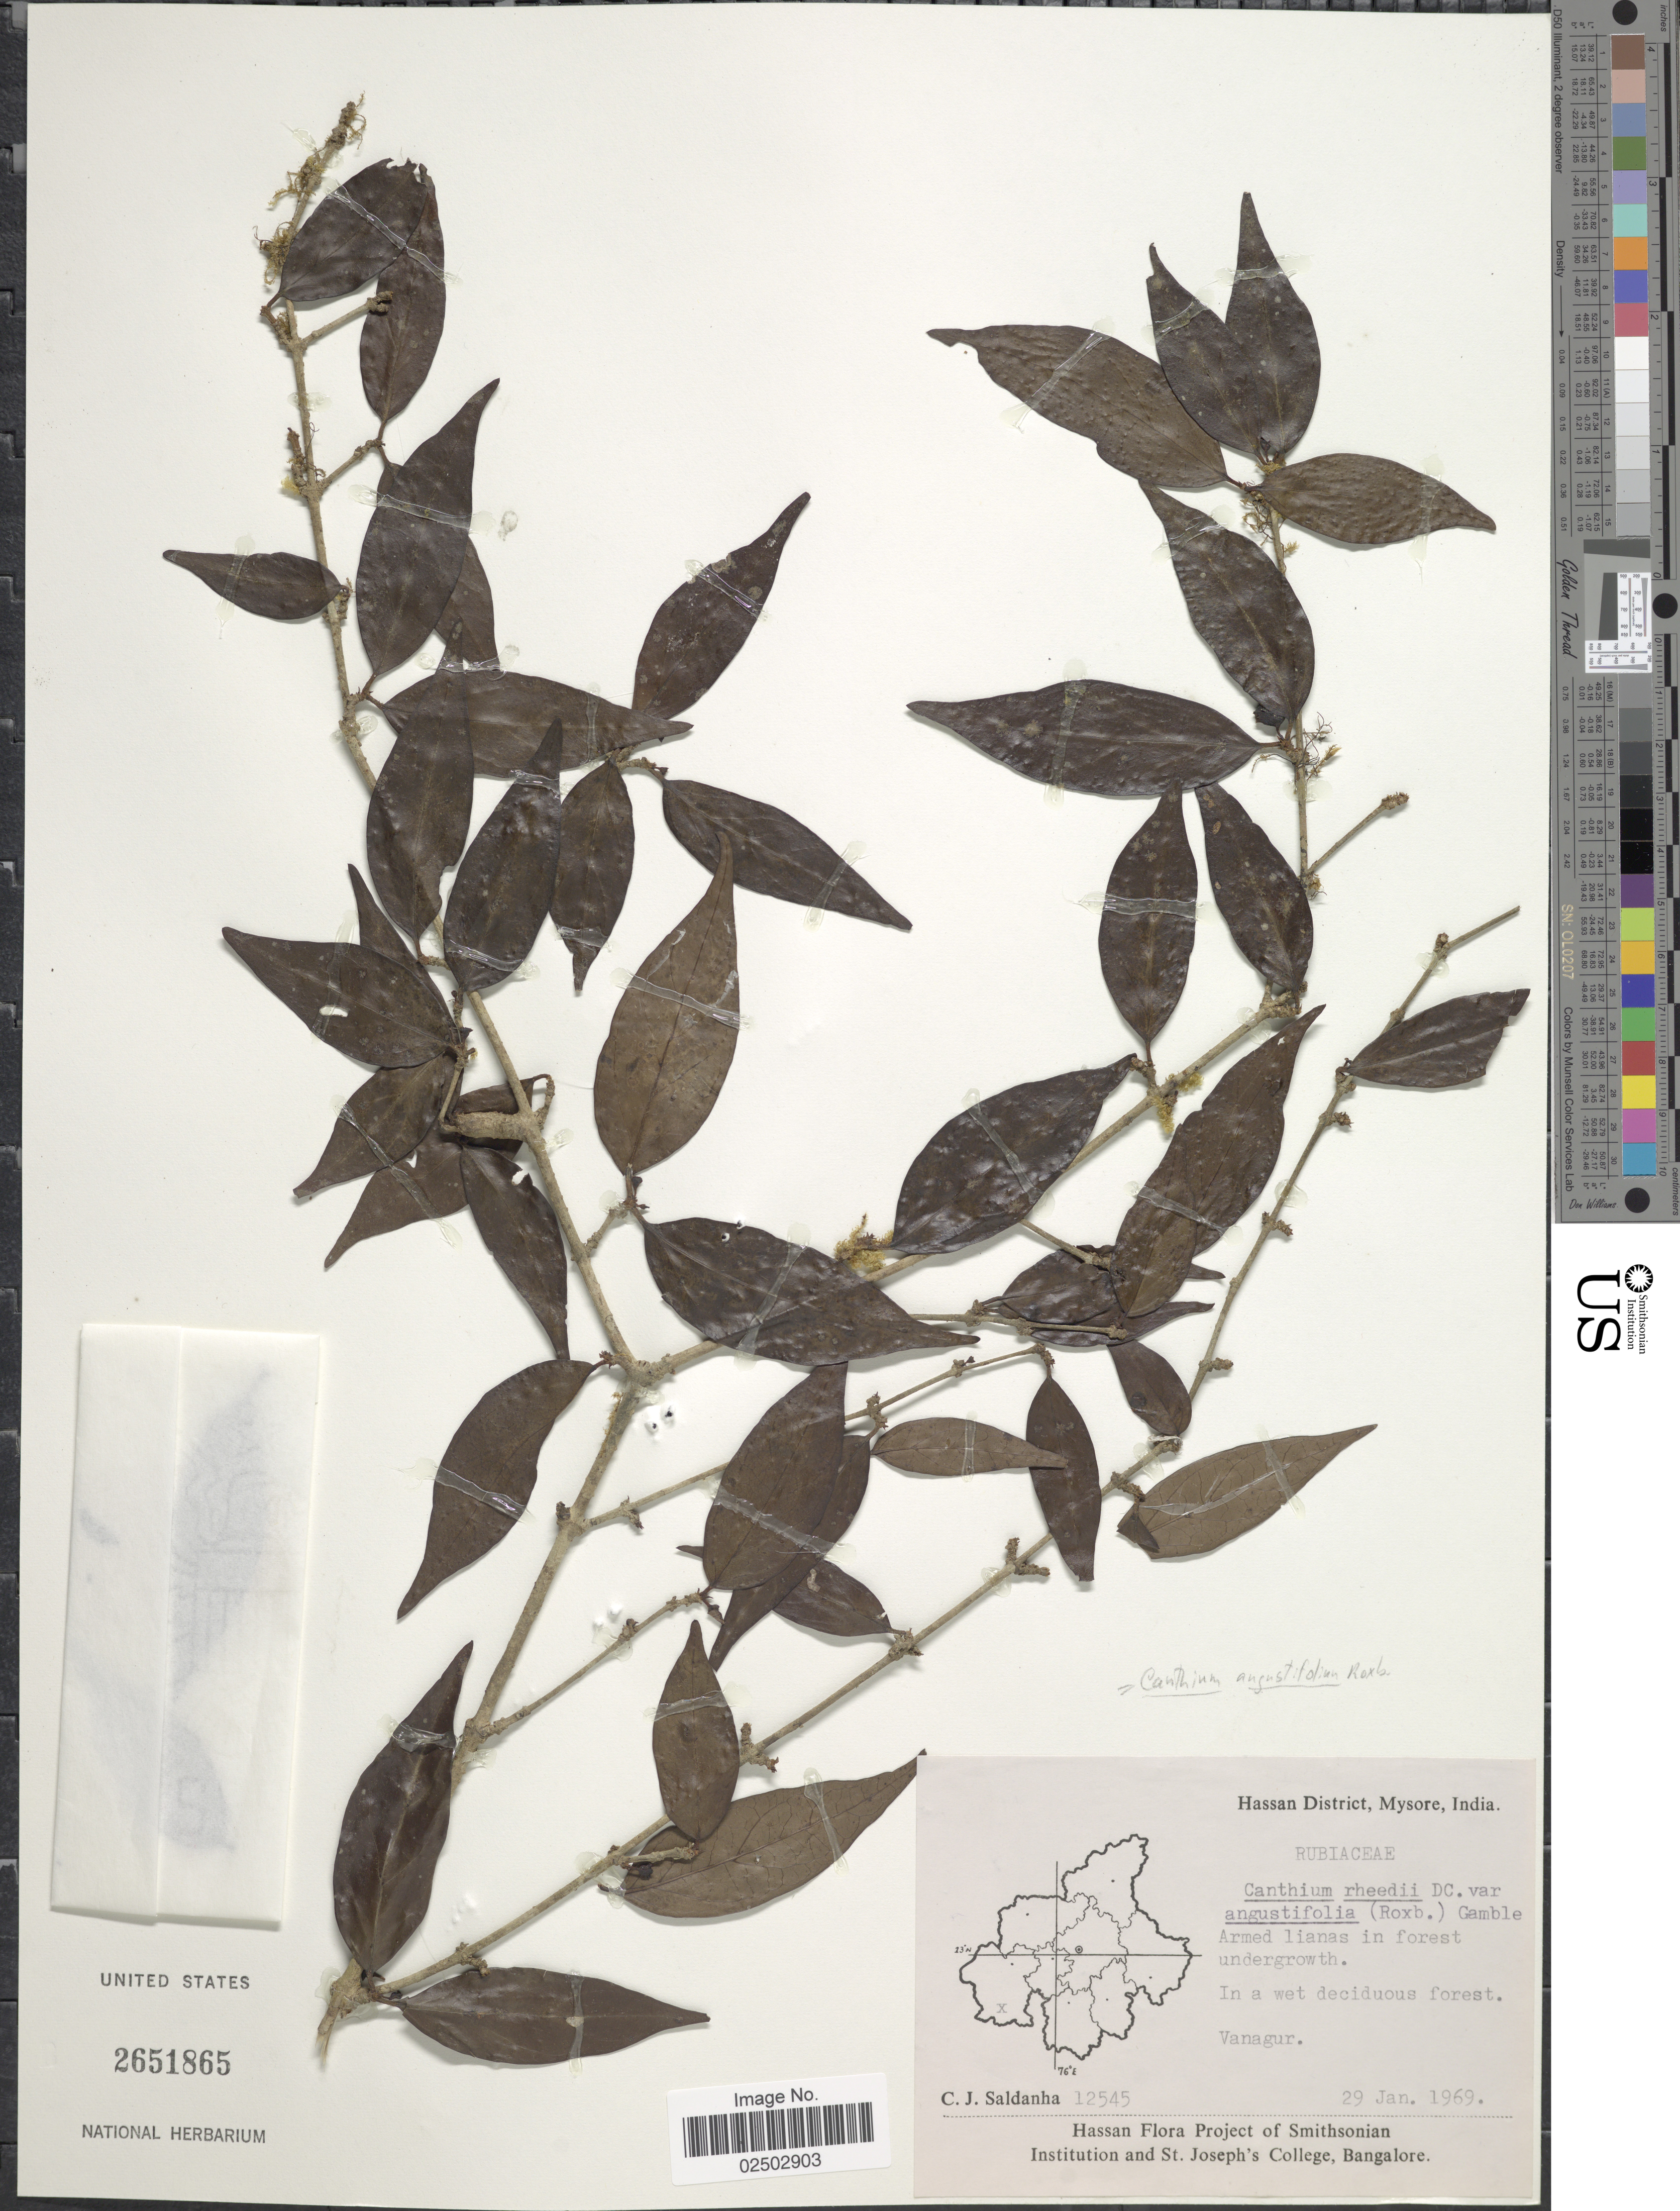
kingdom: Plantae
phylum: Tracheophyta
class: Magnoliopsida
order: Gentianales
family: Rubiaceae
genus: Canthium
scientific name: Canthium angustifolium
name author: Roxb.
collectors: C. J. Saldanha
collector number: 12545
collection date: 1969-01-29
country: India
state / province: Karnataka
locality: Hassan District, Mysore, India, Kempuhole, Vanagur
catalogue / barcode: US 2651865